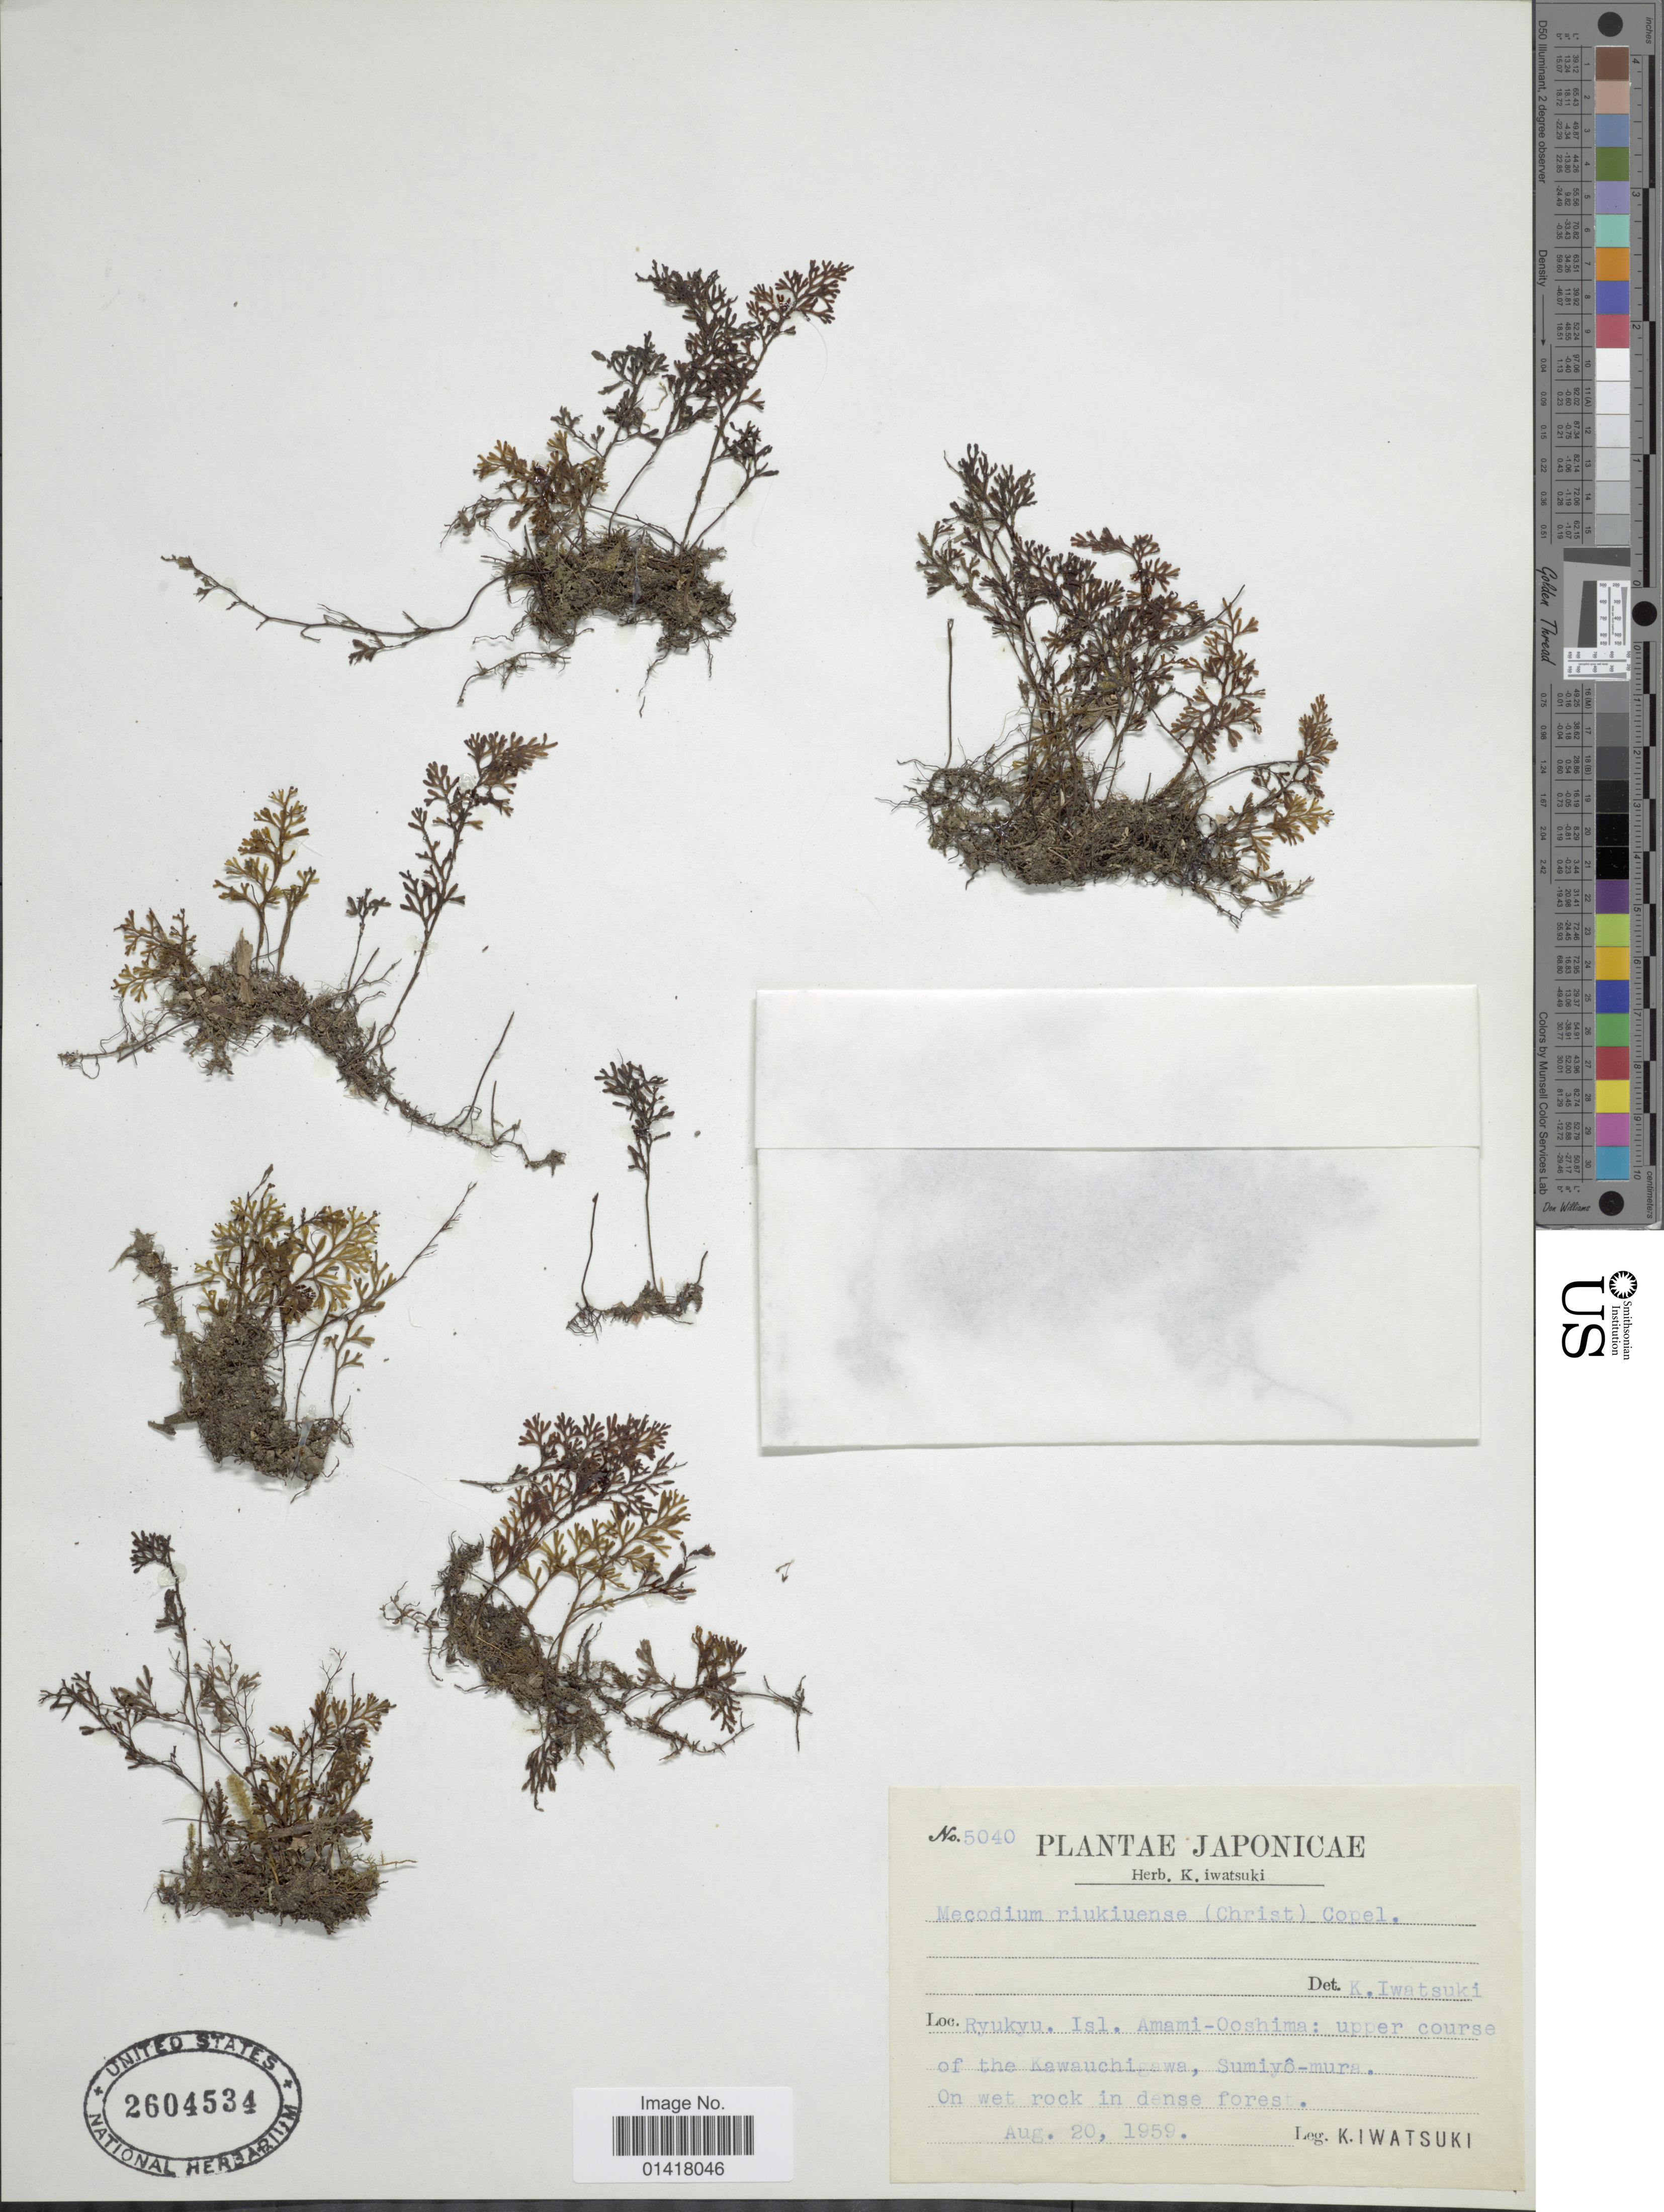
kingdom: Plantae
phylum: Tracheophyta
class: Polypodiopsida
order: Hymenophyllales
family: Hymenophyllaceae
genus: Hymenophyllum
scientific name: Hymenophyllum riukiuense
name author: Ching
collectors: K. Iwatsuki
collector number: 5040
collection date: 1959-08-20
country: Japan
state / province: Okinawa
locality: Ryukyu. Isl. Amami-Ooshima: upper course of the Kawauchigawa, Sumiyo-mura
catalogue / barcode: US 2604534